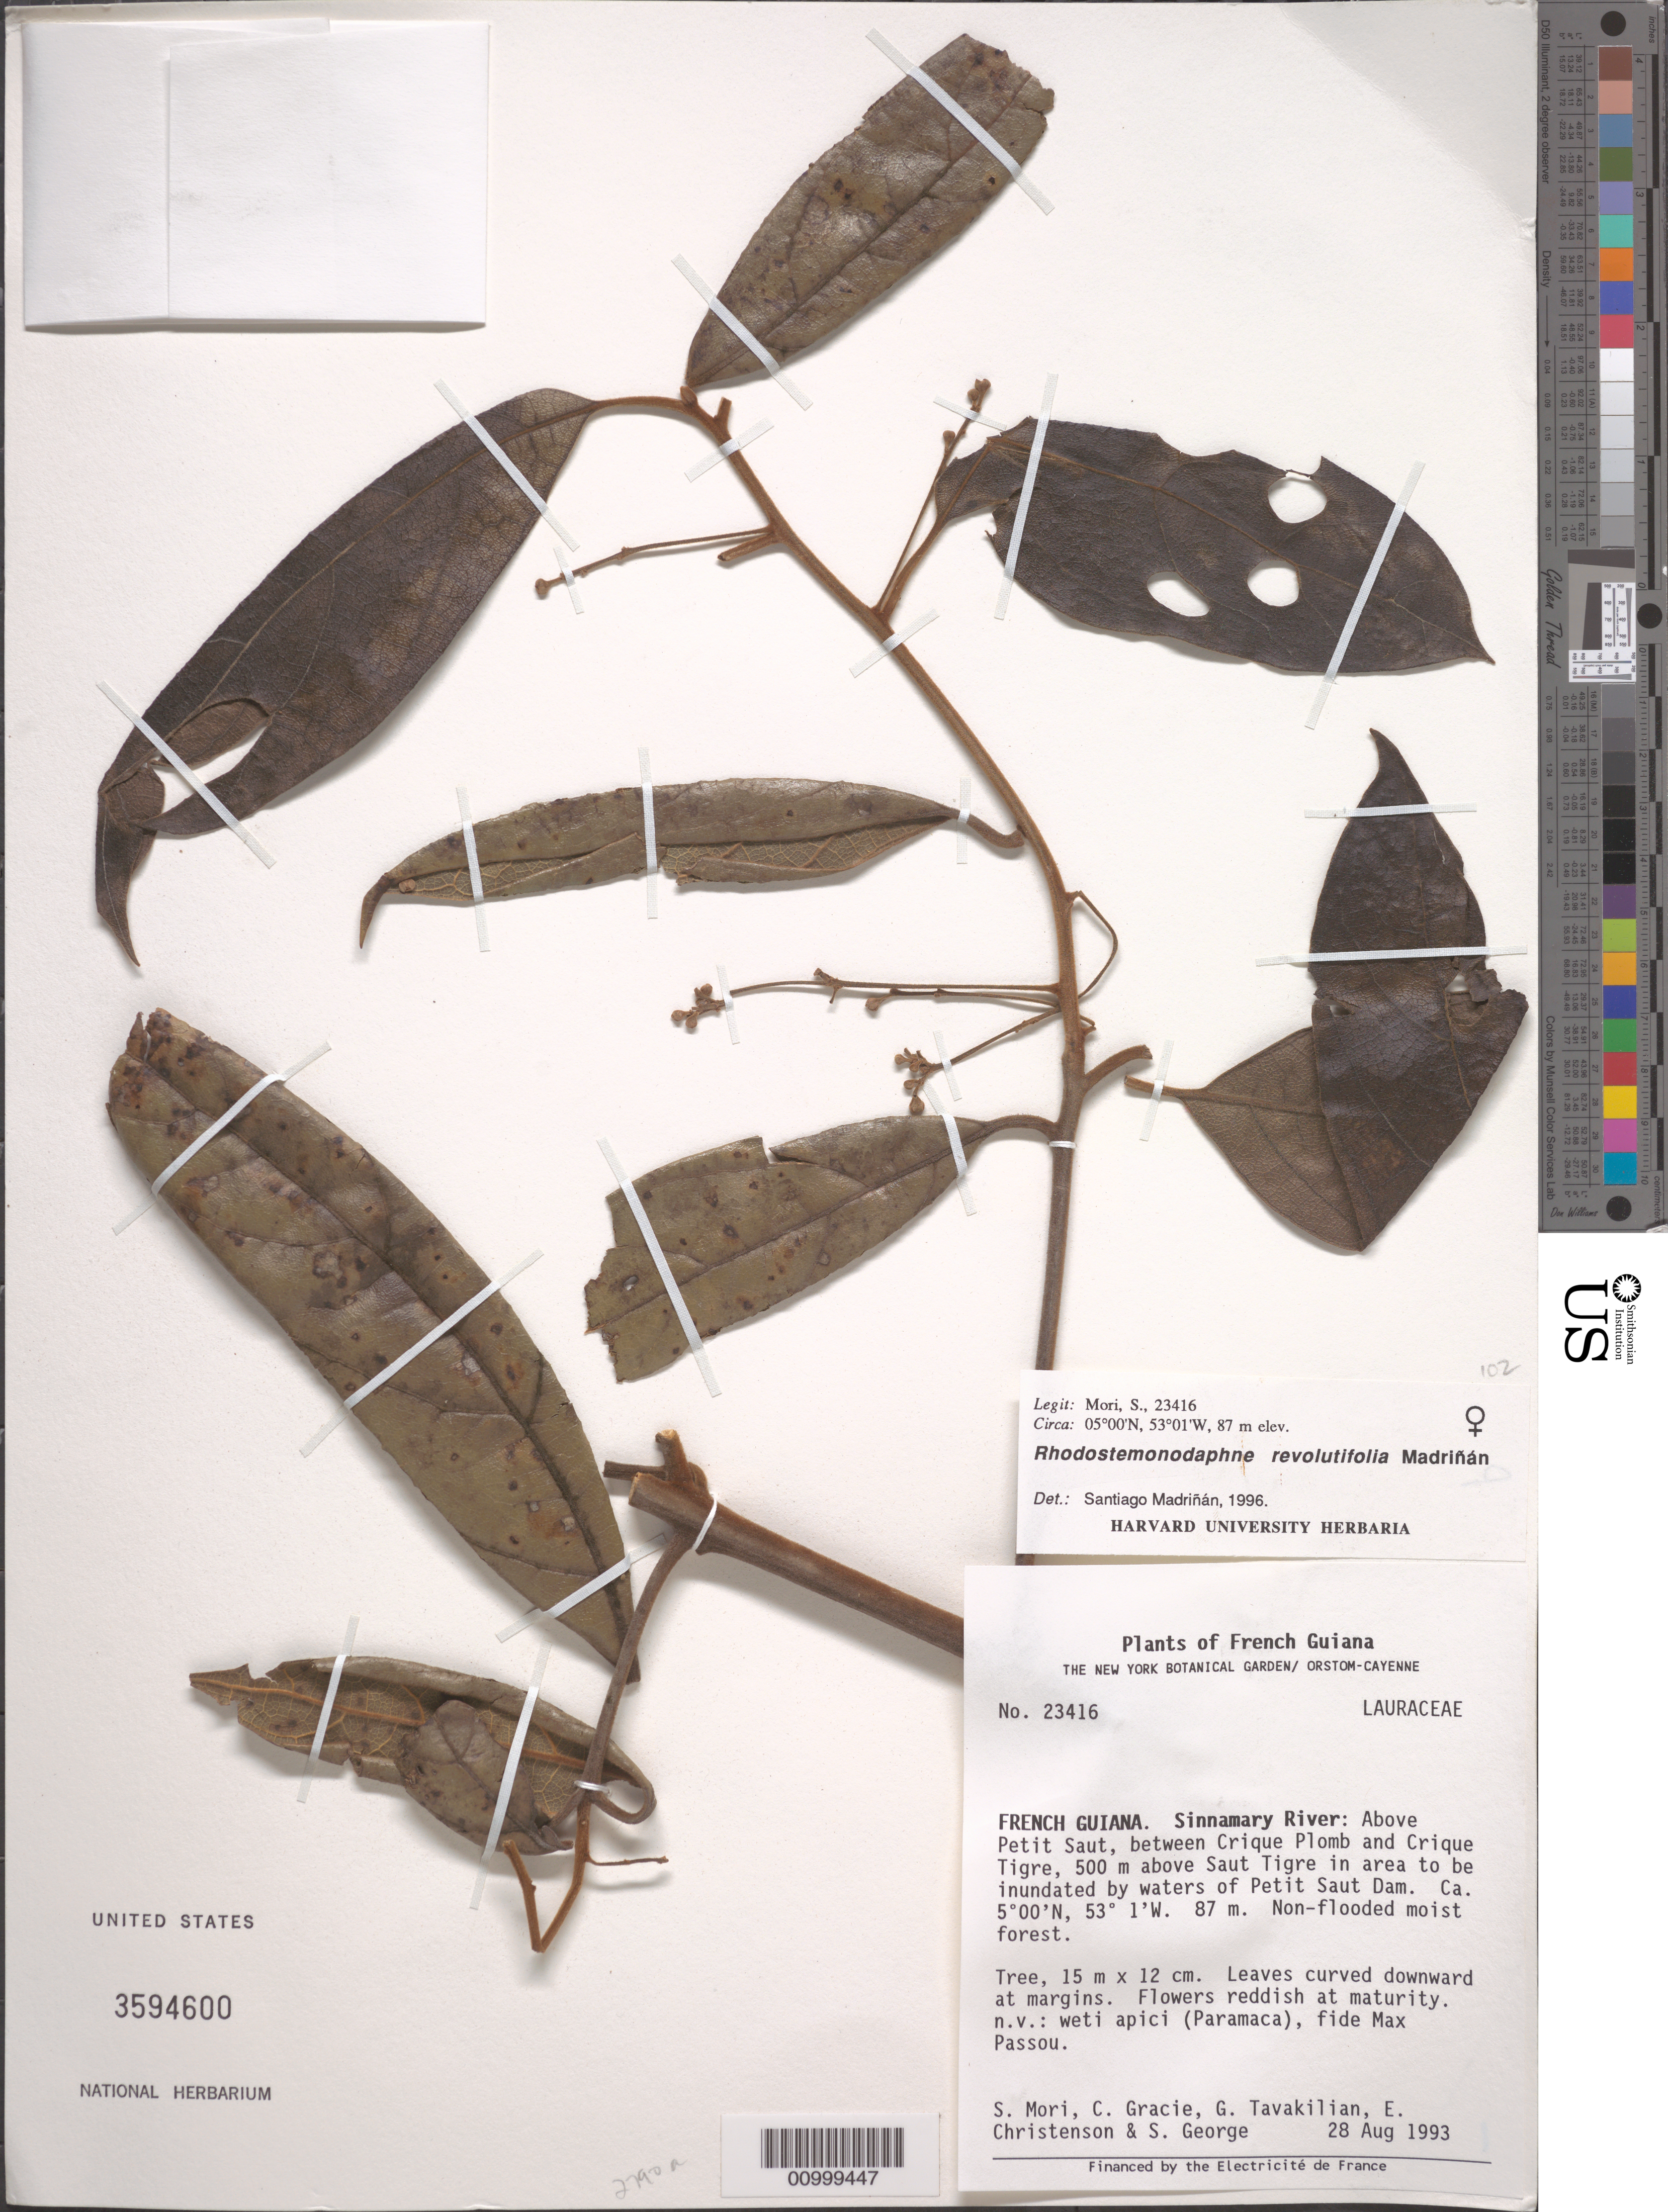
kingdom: Plantae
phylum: Tracheophyta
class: Magnoliopsida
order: Laurales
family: Lauraceae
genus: Rhodostemonodaphne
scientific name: Rhodostemonodaphne revolutifolia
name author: Madriñán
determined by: Madriñán, S.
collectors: S. Mori, C. A. Gracie, G. Tavakilian, E. Christenson & S. George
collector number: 23416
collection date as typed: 28-Aug-93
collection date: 1993-08-28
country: French Guiana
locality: Sinnamary River, above Petit Saut, between Crique Plomb and Crique Tigre, 500 m above Saut Tigre in area to be inundated by waters of Petit Saut Dam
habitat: Non-flooded moist forest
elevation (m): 87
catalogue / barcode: US 3594600